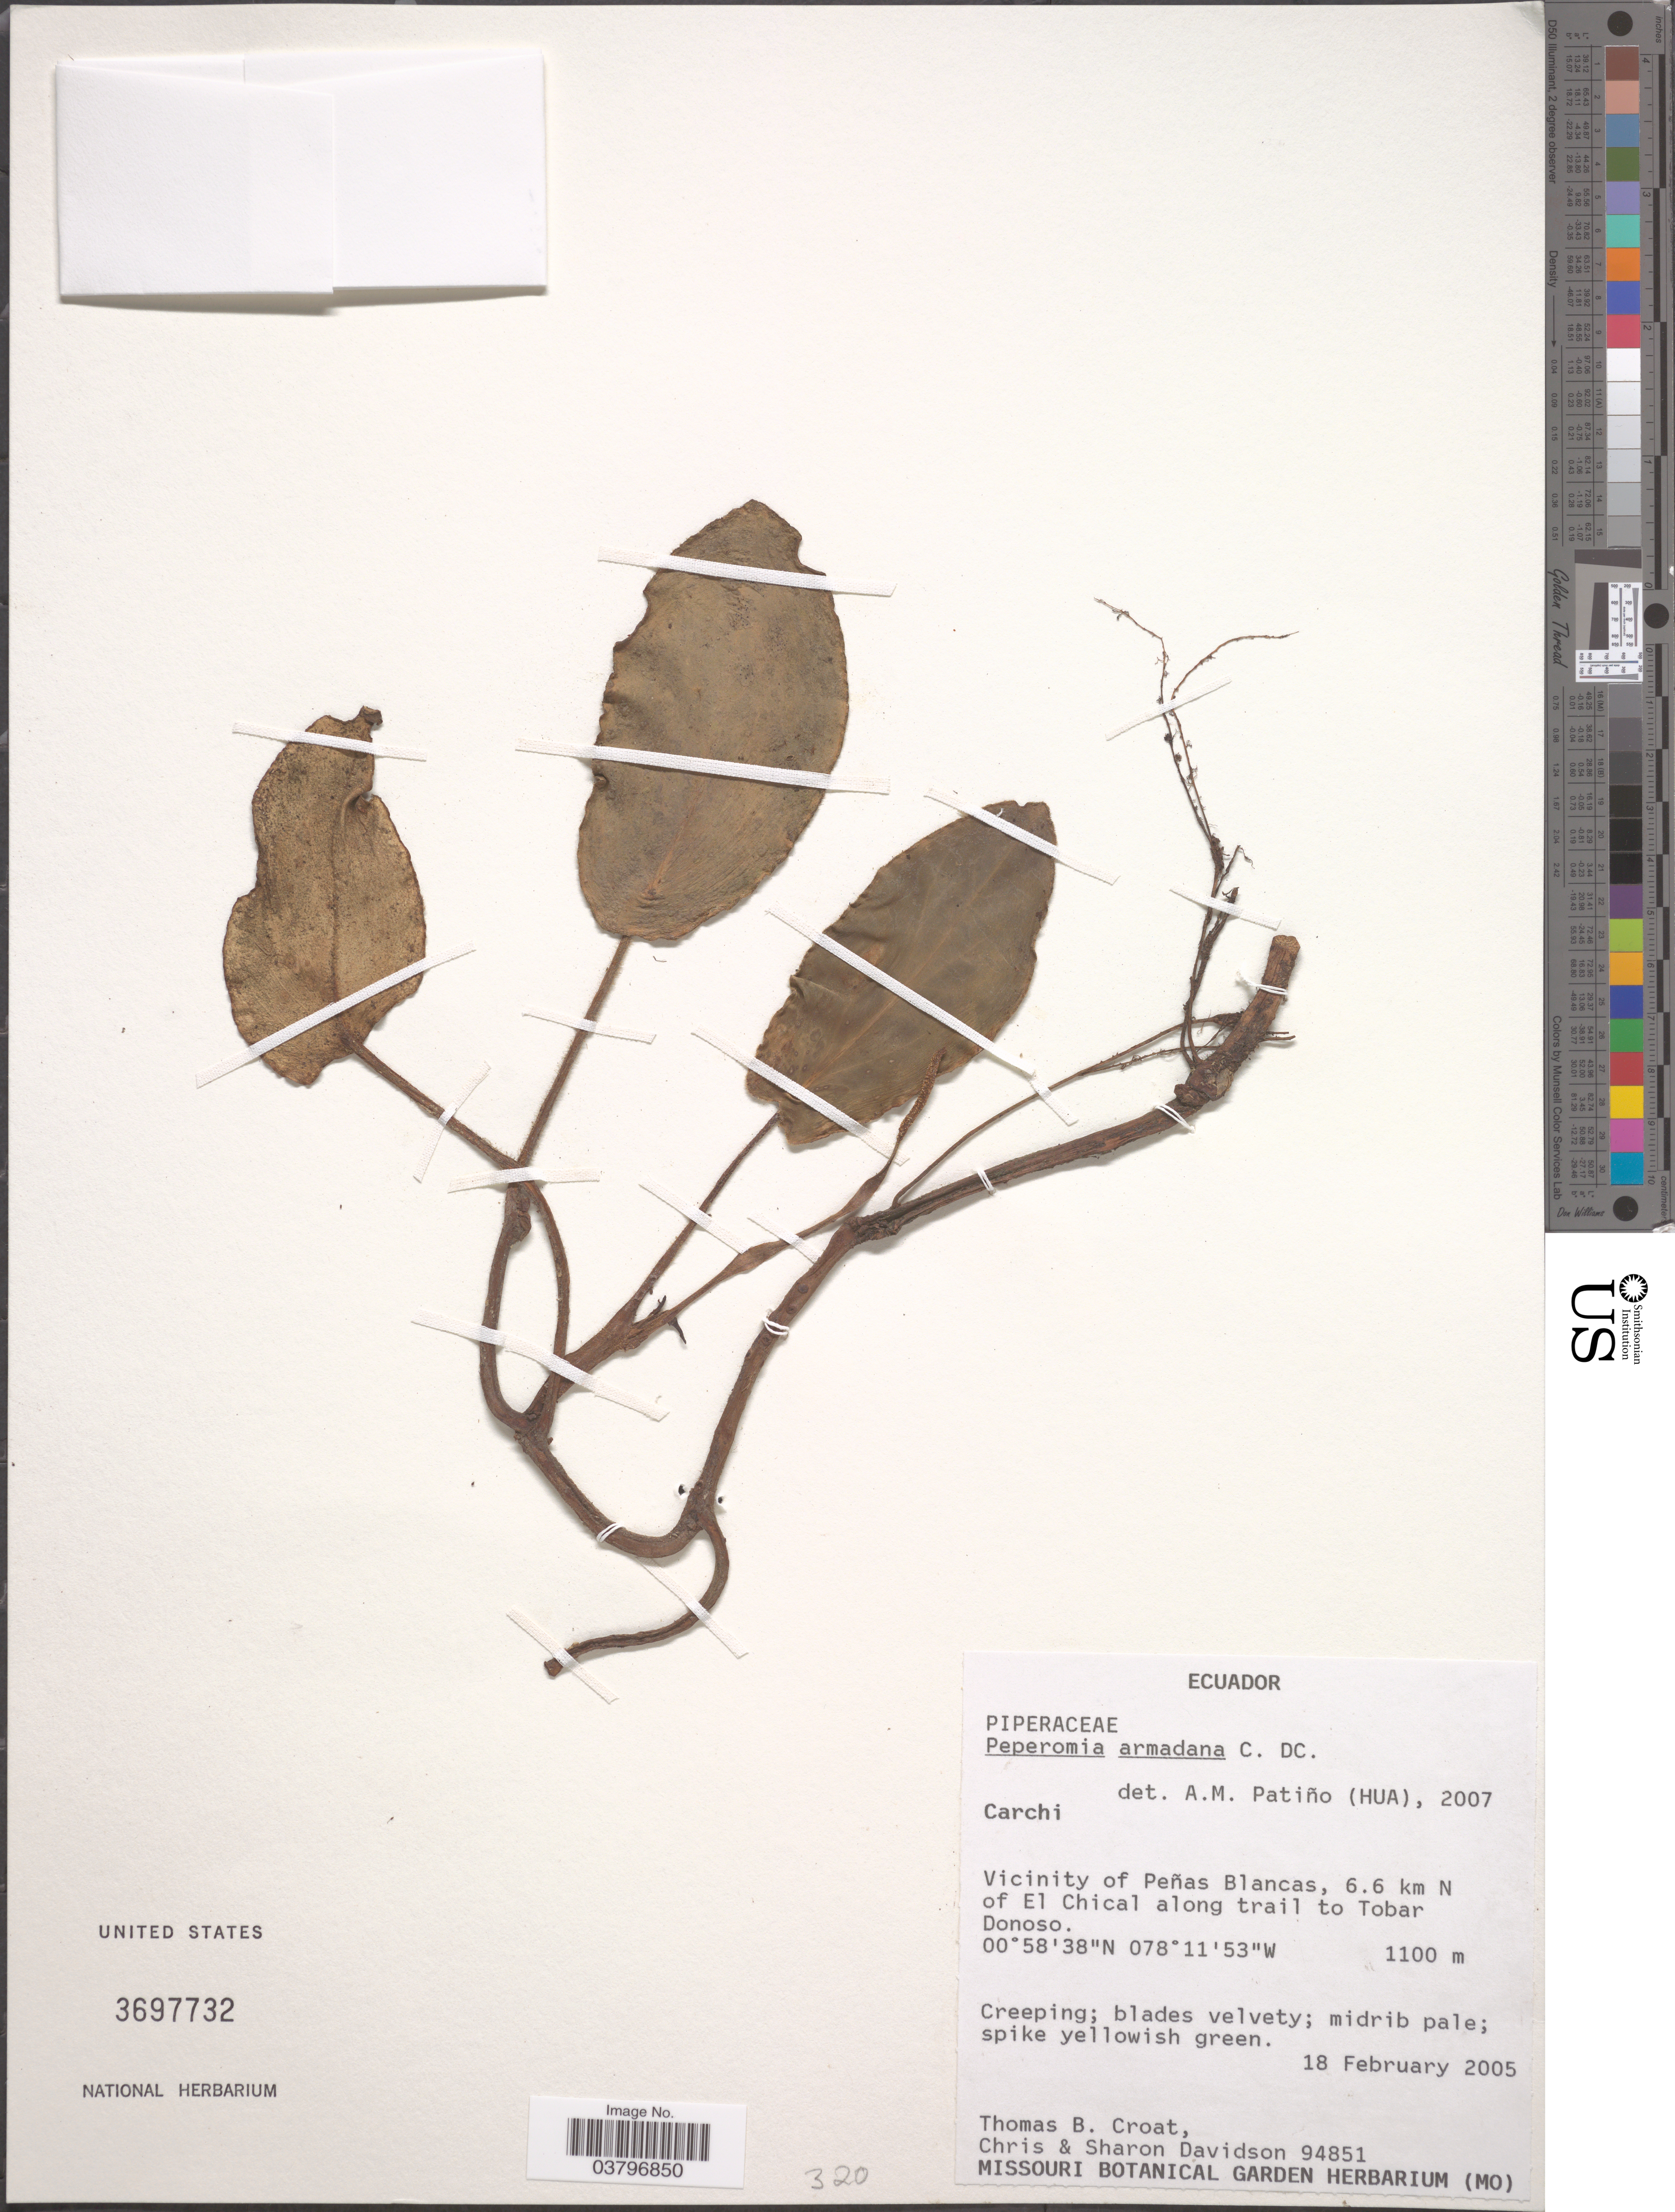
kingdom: Plantae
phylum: Tracheophyta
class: Magnoliopsida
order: Piperales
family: Piperaceae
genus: Peperomia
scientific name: Peperomia armadana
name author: C. DC.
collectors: T. B. Croat, C. Davidson & S. Davidson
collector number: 94851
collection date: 2005-02-18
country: Ecuador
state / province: Carchi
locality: Vicinity of Peñas Blancas, 6.6 km N of El Chical along trail to Tobar Donoso.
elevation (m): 1100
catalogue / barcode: US 3697732